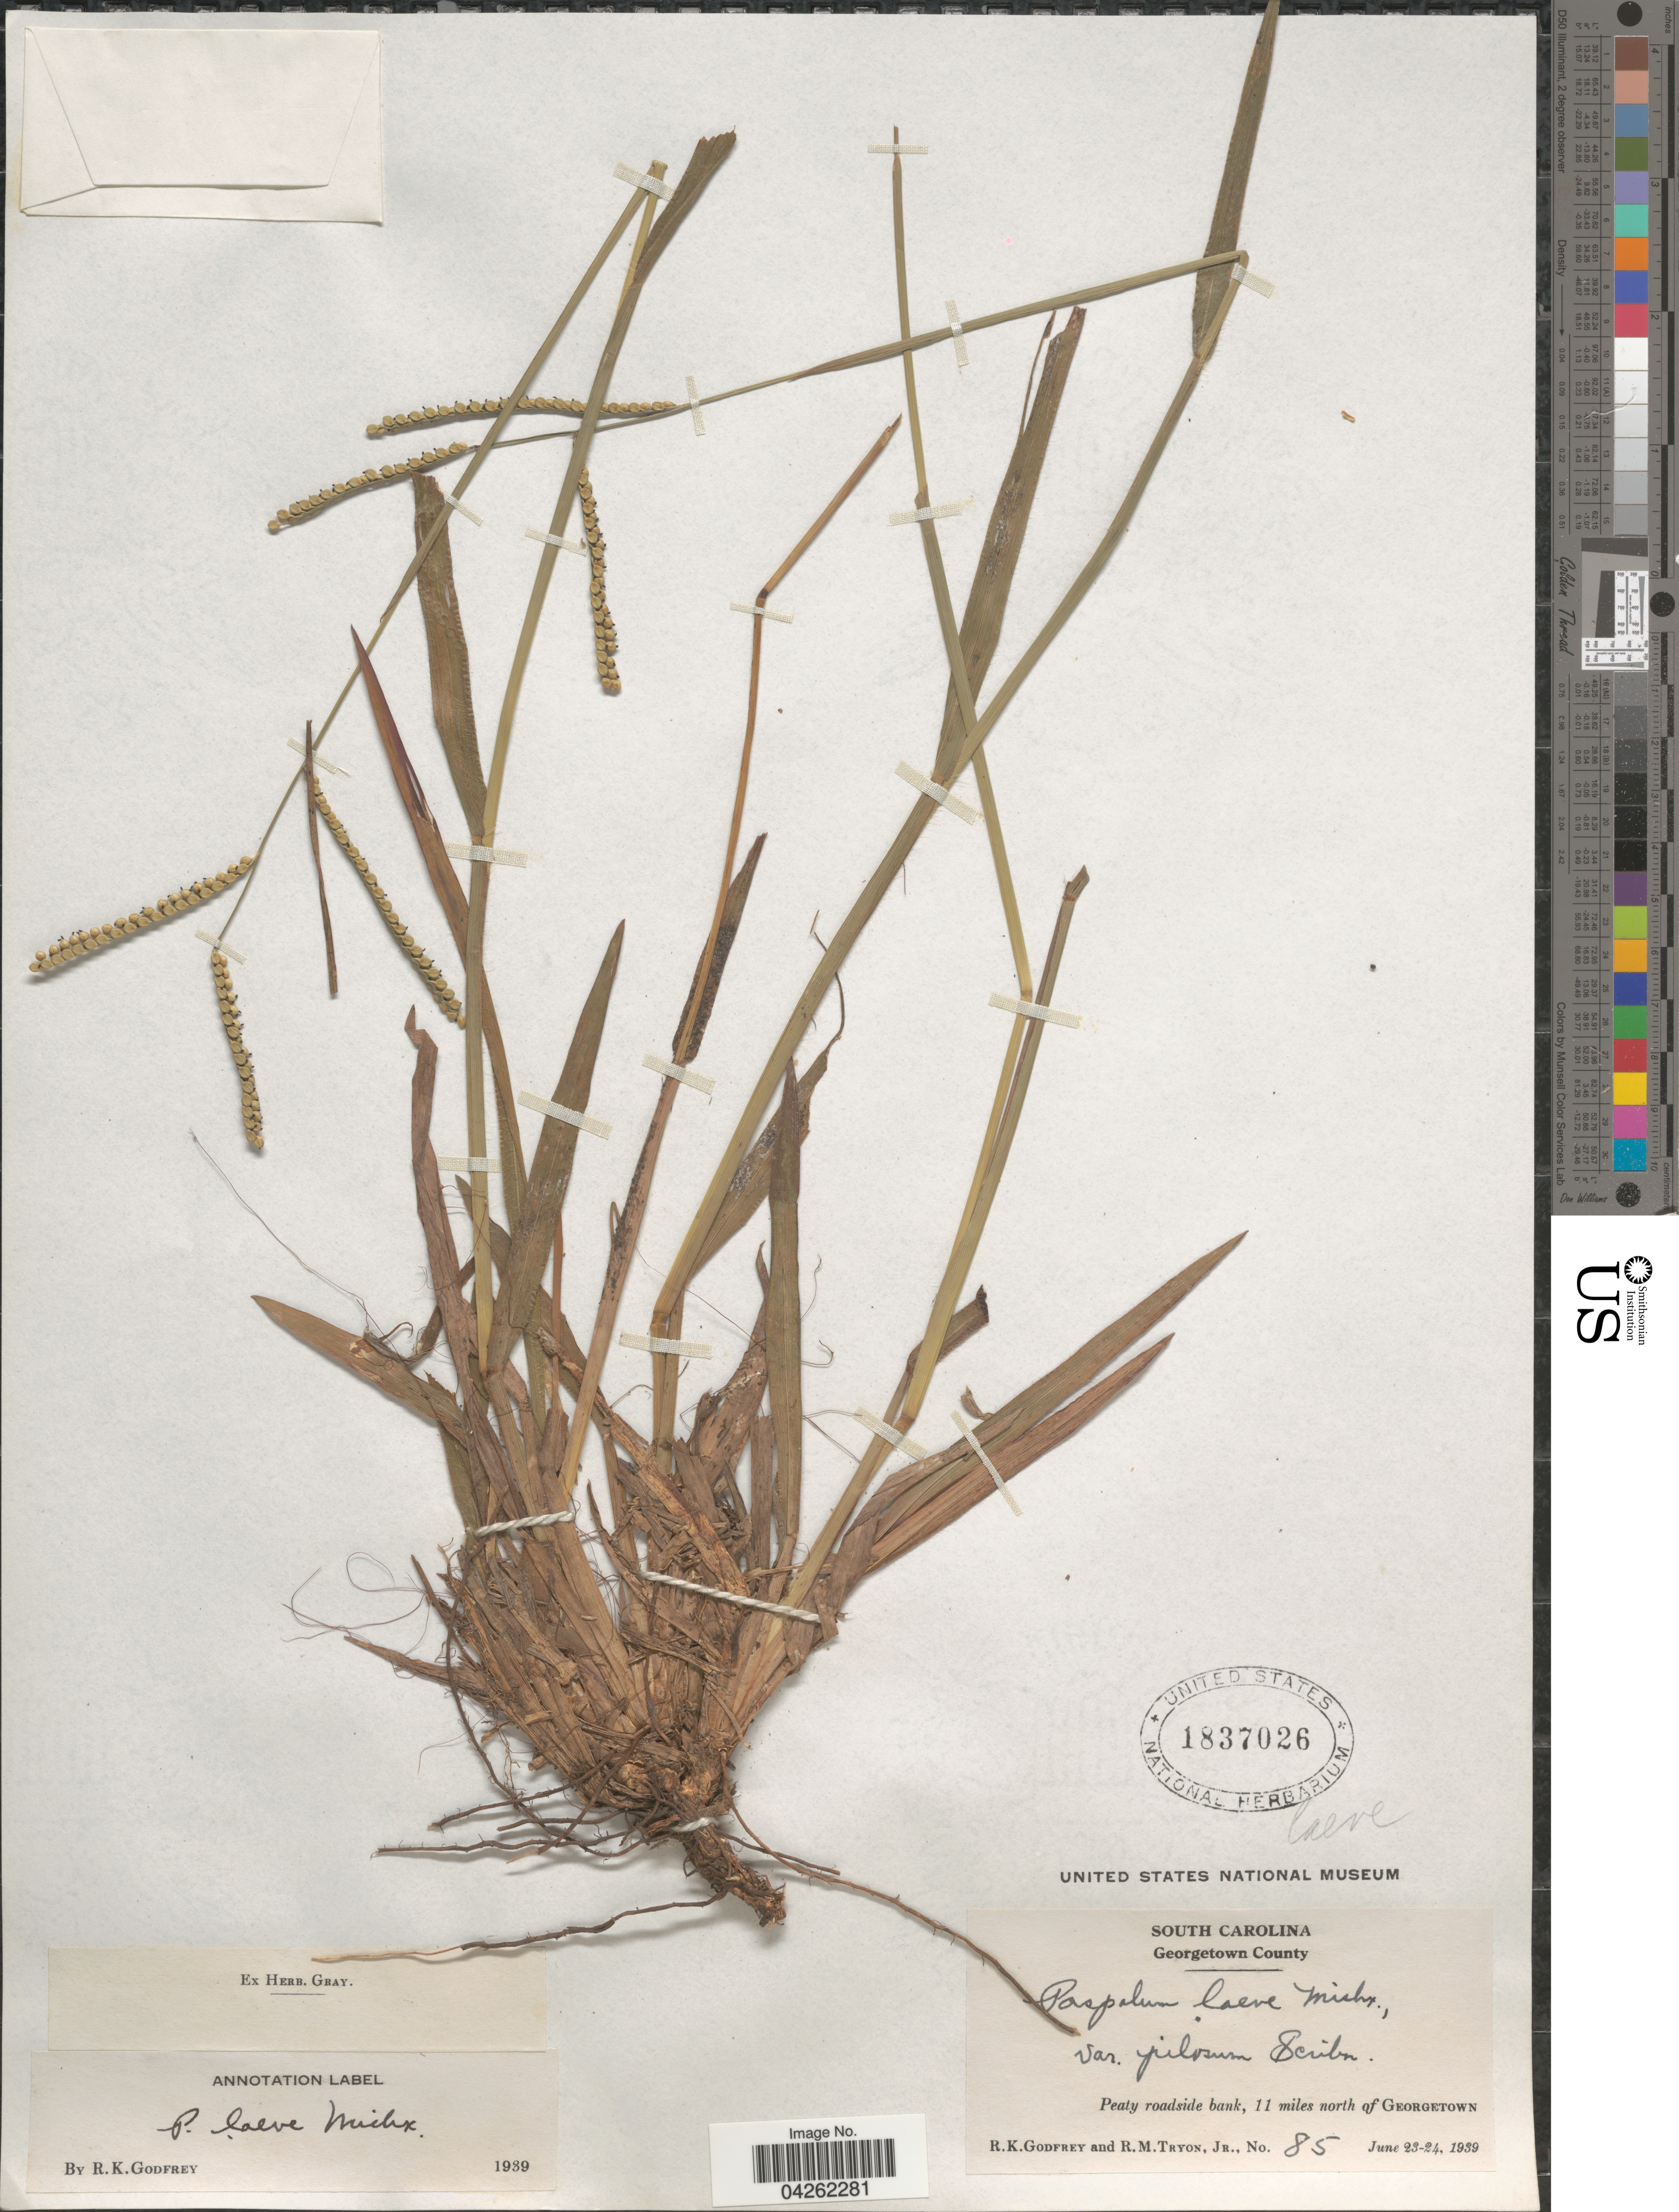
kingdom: Plantae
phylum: Tracheophyta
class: Liliopsida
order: Poales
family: Poaceae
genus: Paspalum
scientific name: Paspalum laeve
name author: Michx.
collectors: R. K. Godfrey & R. Tryon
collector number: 85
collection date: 1939-06-23/1939-06-24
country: United States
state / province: South Carolina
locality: Georgetown County. Peaty roadside bank, 11 miles north of Georgetown.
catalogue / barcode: US 1837026